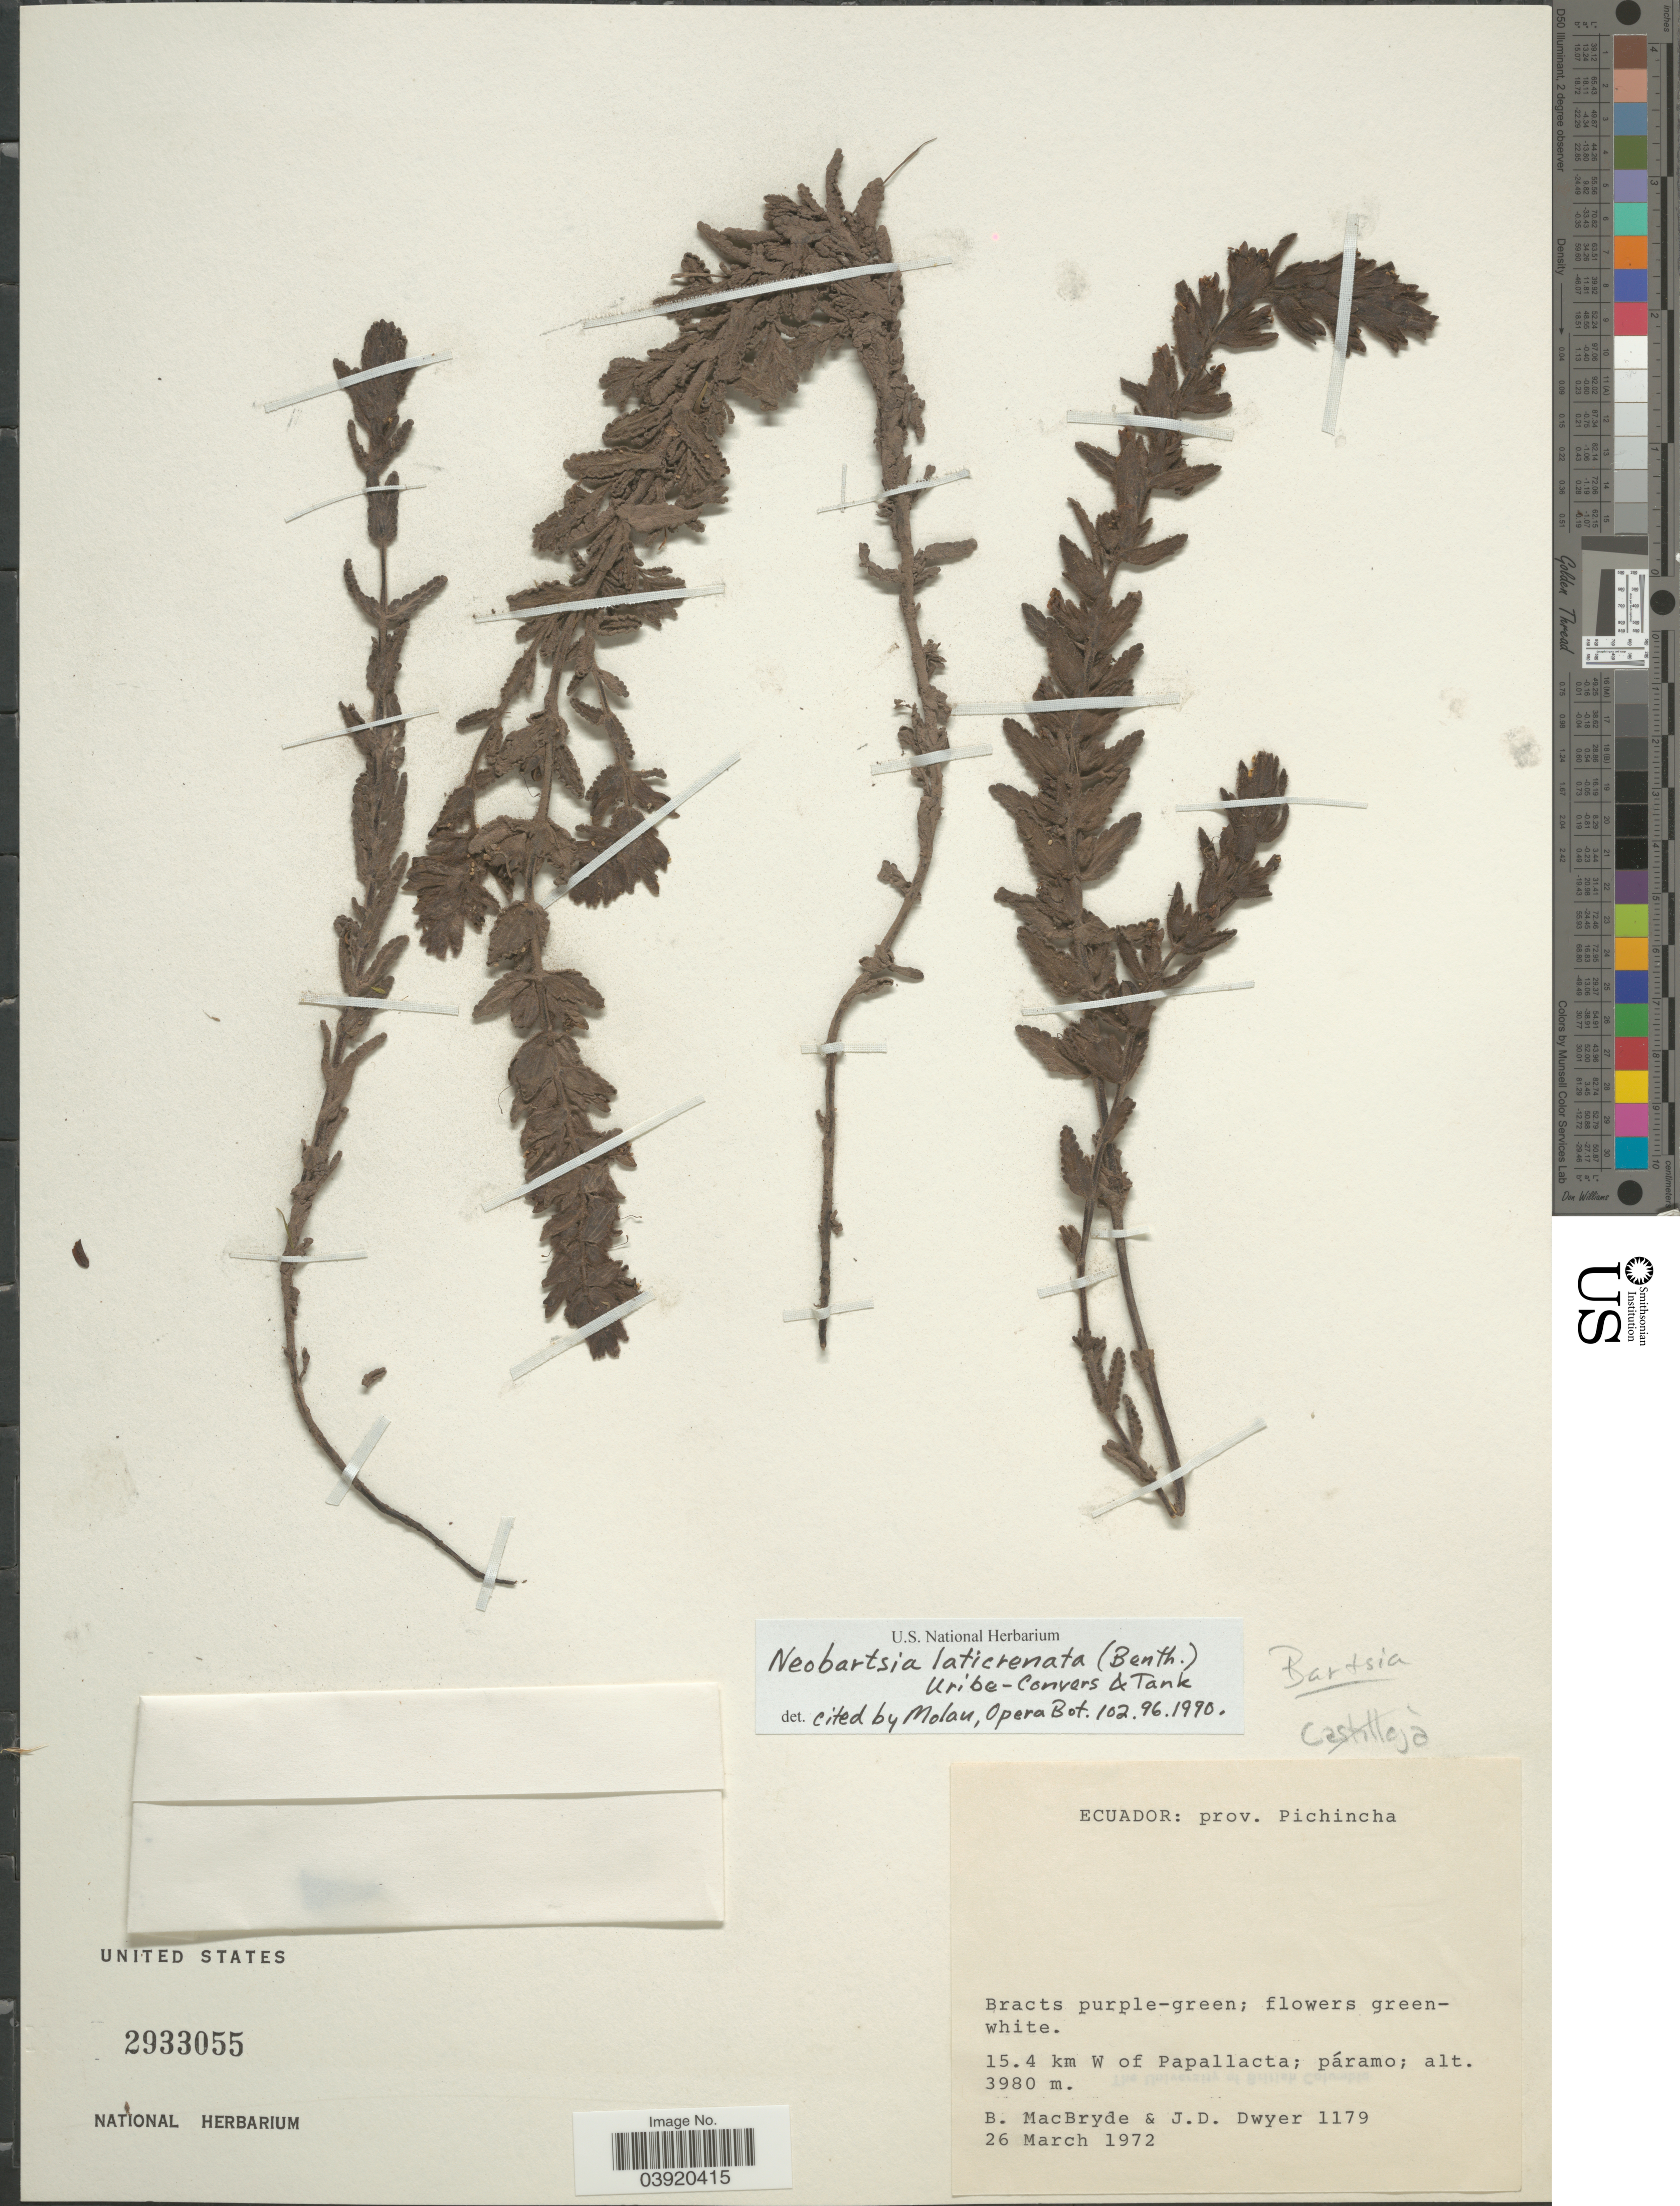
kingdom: Plantae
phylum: Tracheophyta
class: Magnoliopsida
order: Lamiales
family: Orobanchaceae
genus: Bartsia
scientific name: Bartsia laticrenata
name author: Benth.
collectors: B. MacBryde & J. D. Dwyer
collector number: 1179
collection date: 1972-03-26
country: Ecuador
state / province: Pichincha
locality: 15.4 km W of Papallacta.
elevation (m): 3980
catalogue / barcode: US 2933055